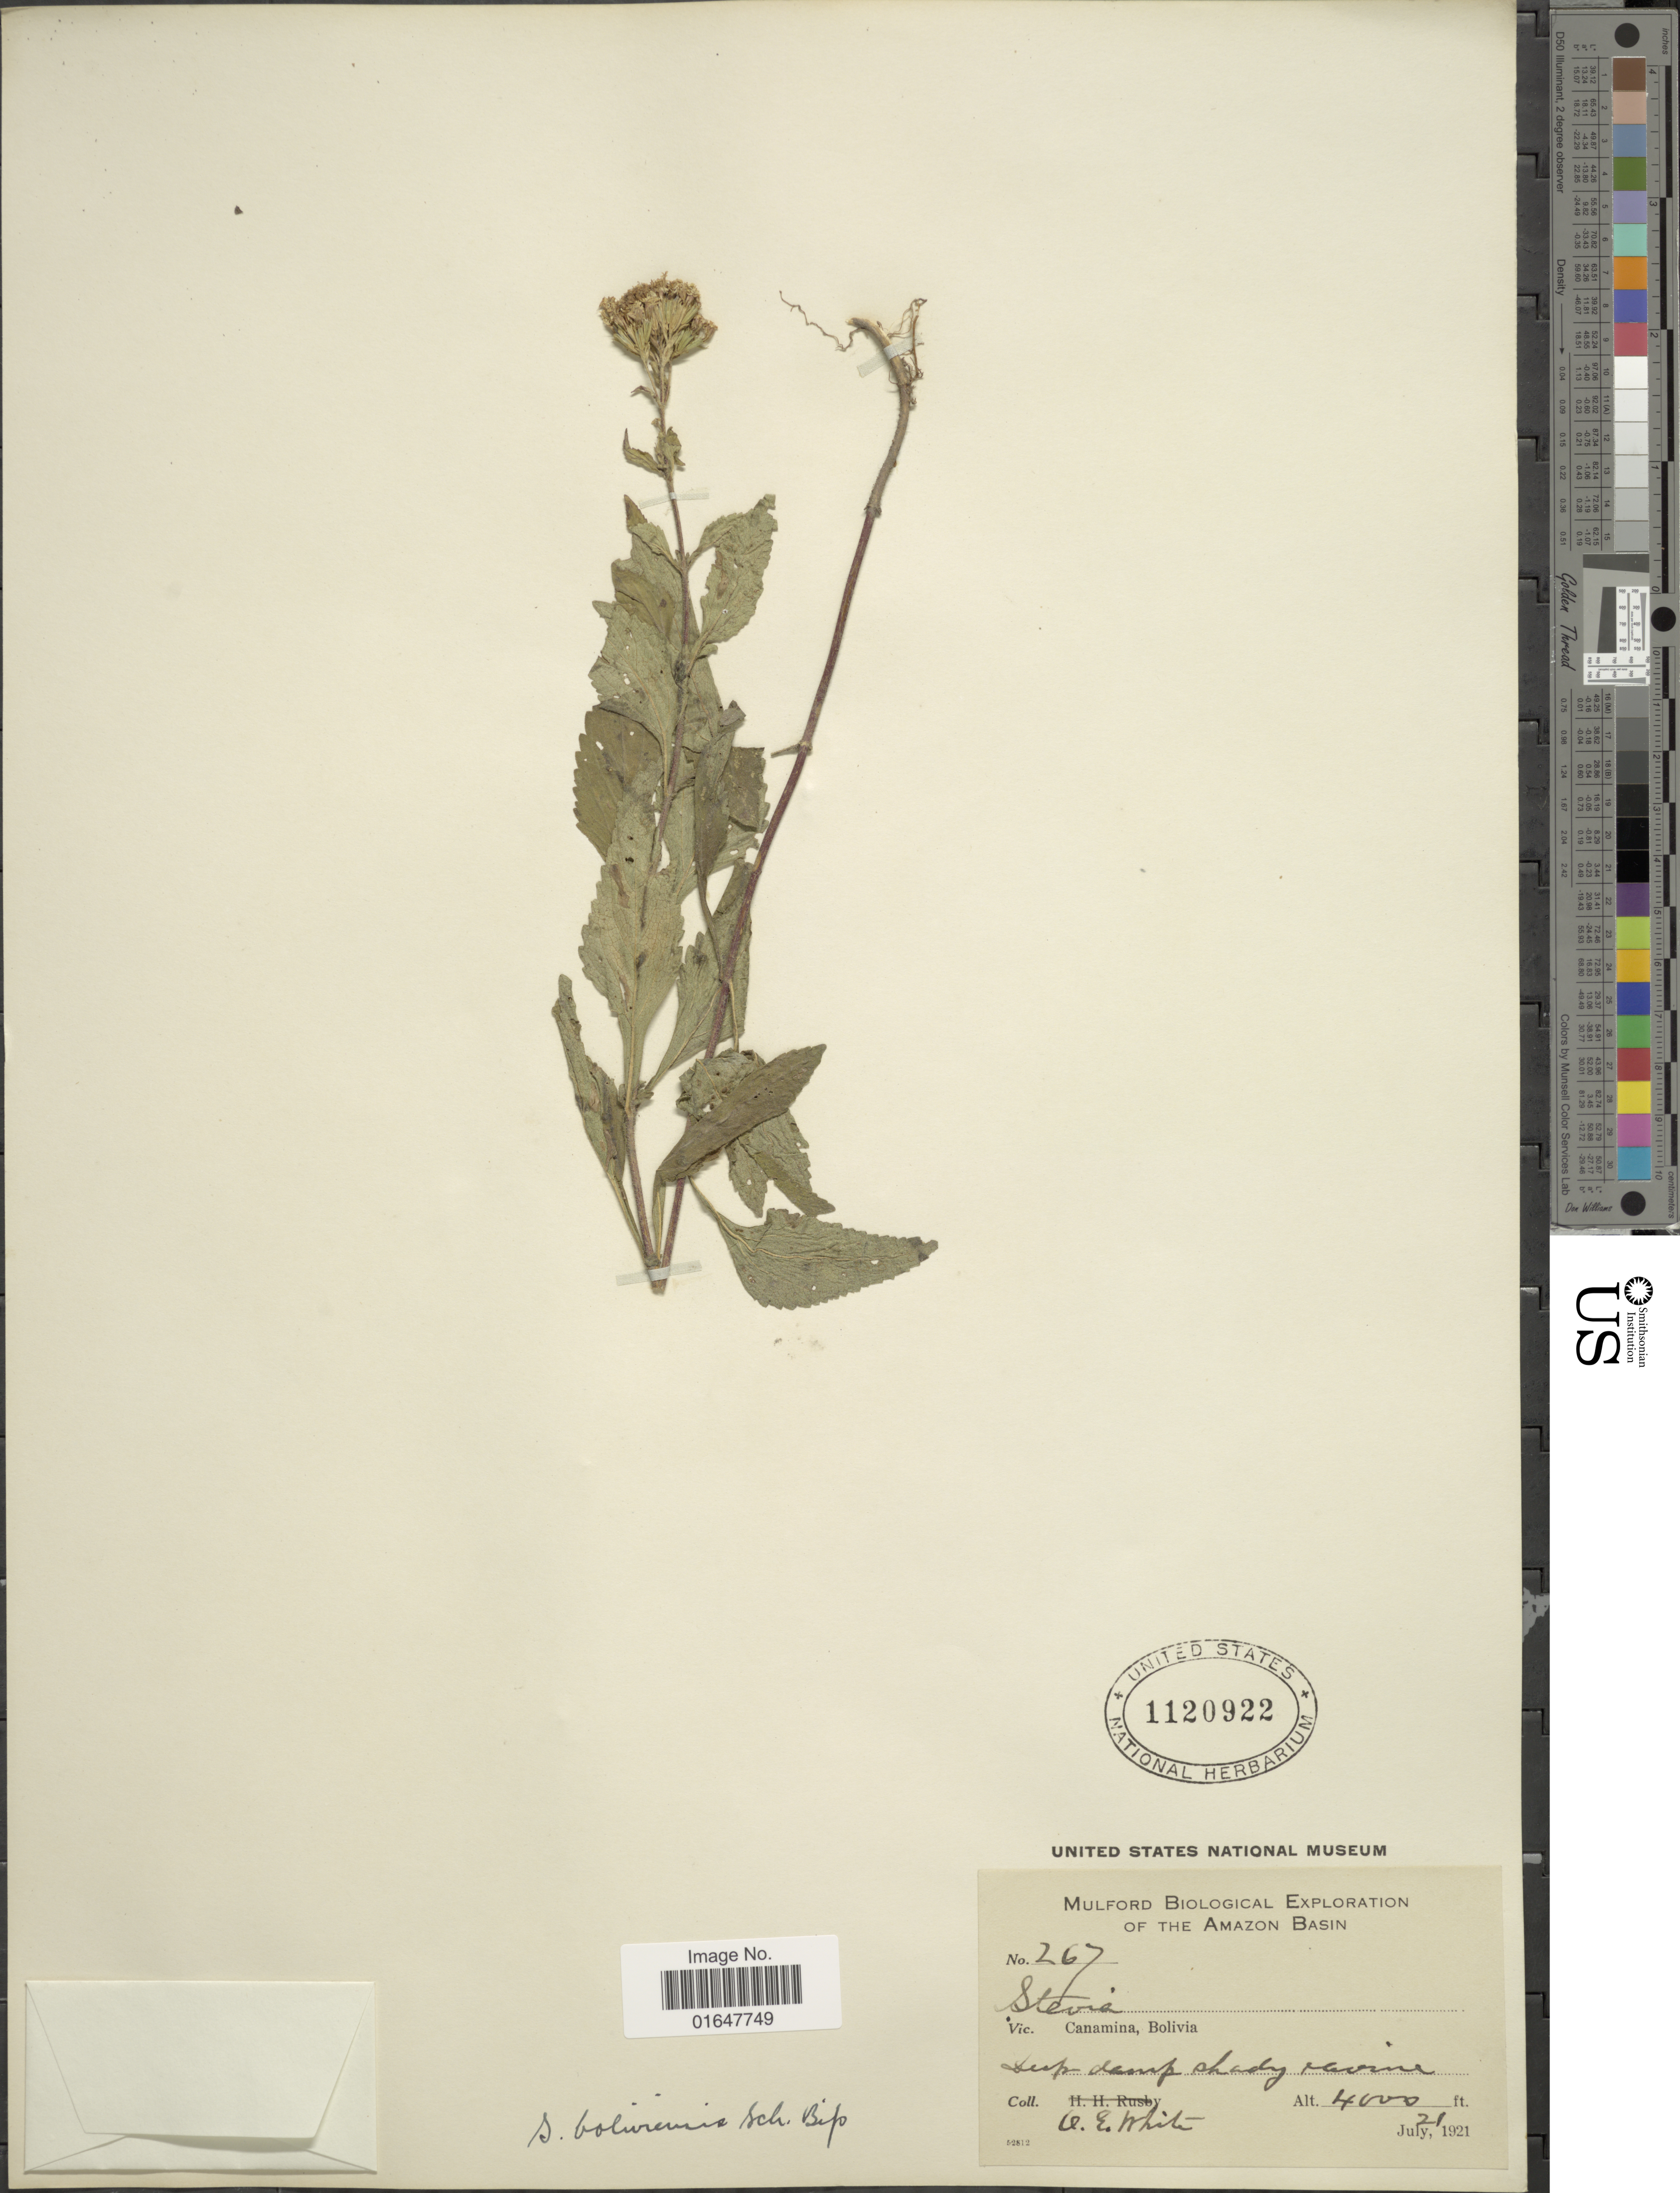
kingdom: Plantae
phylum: Tracheophyta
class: Magnoliopsida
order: Asterales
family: Asteraceae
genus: Stevia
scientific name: Stevia boliviensis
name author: Sch. Bip. ex Rusby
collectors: O. E. White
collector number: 267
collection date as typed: July 21, 1921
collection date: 1921-07-21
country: Bolivia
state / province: La Paz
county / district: Inquisivi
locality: Cañamina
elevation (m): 1219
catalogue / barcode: US 1120922